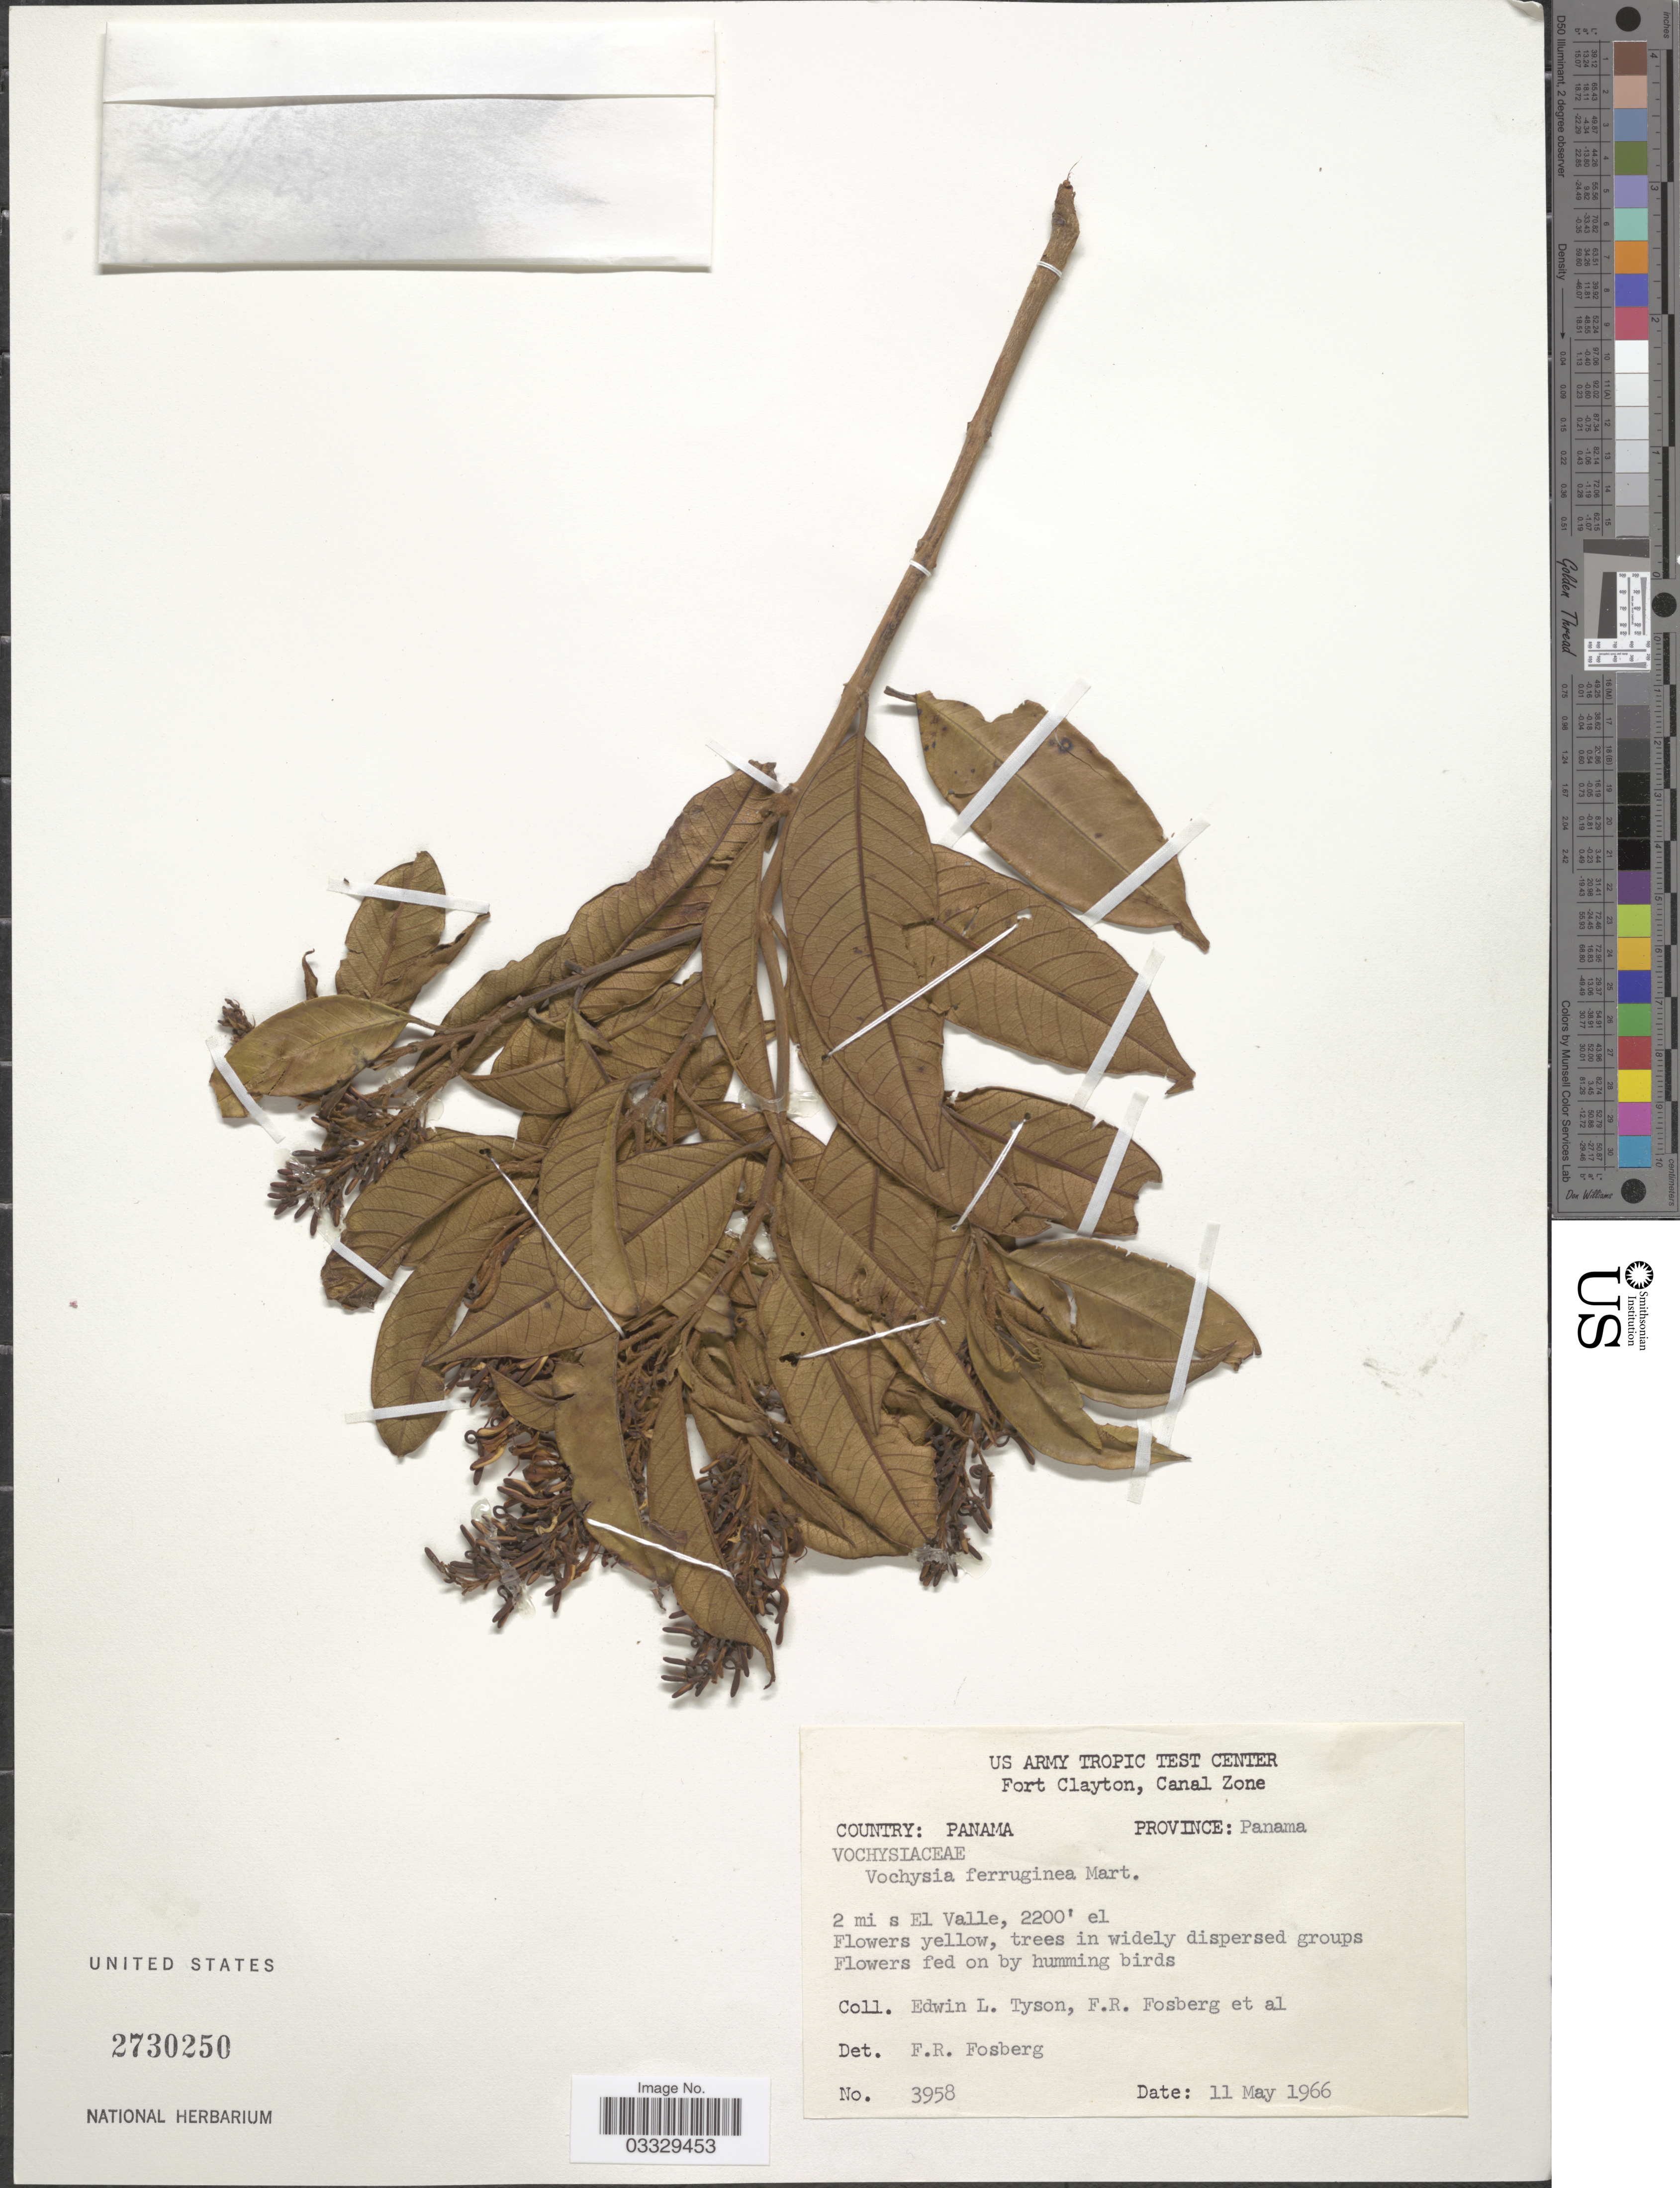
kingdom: Plantae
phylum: Tracheophyta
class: Magnoliopsida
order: Myrtales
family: Vochysiaceae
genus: Vochysia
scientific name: Vochysia ferruginea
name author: Mart.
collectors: E. L. Tyson, F. R. Fosberg & et al.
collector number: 3958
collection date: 1966-05-11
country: Panama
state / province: Panamá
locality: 2 mi s El Valle.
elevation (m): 671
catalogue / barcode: US 2730250